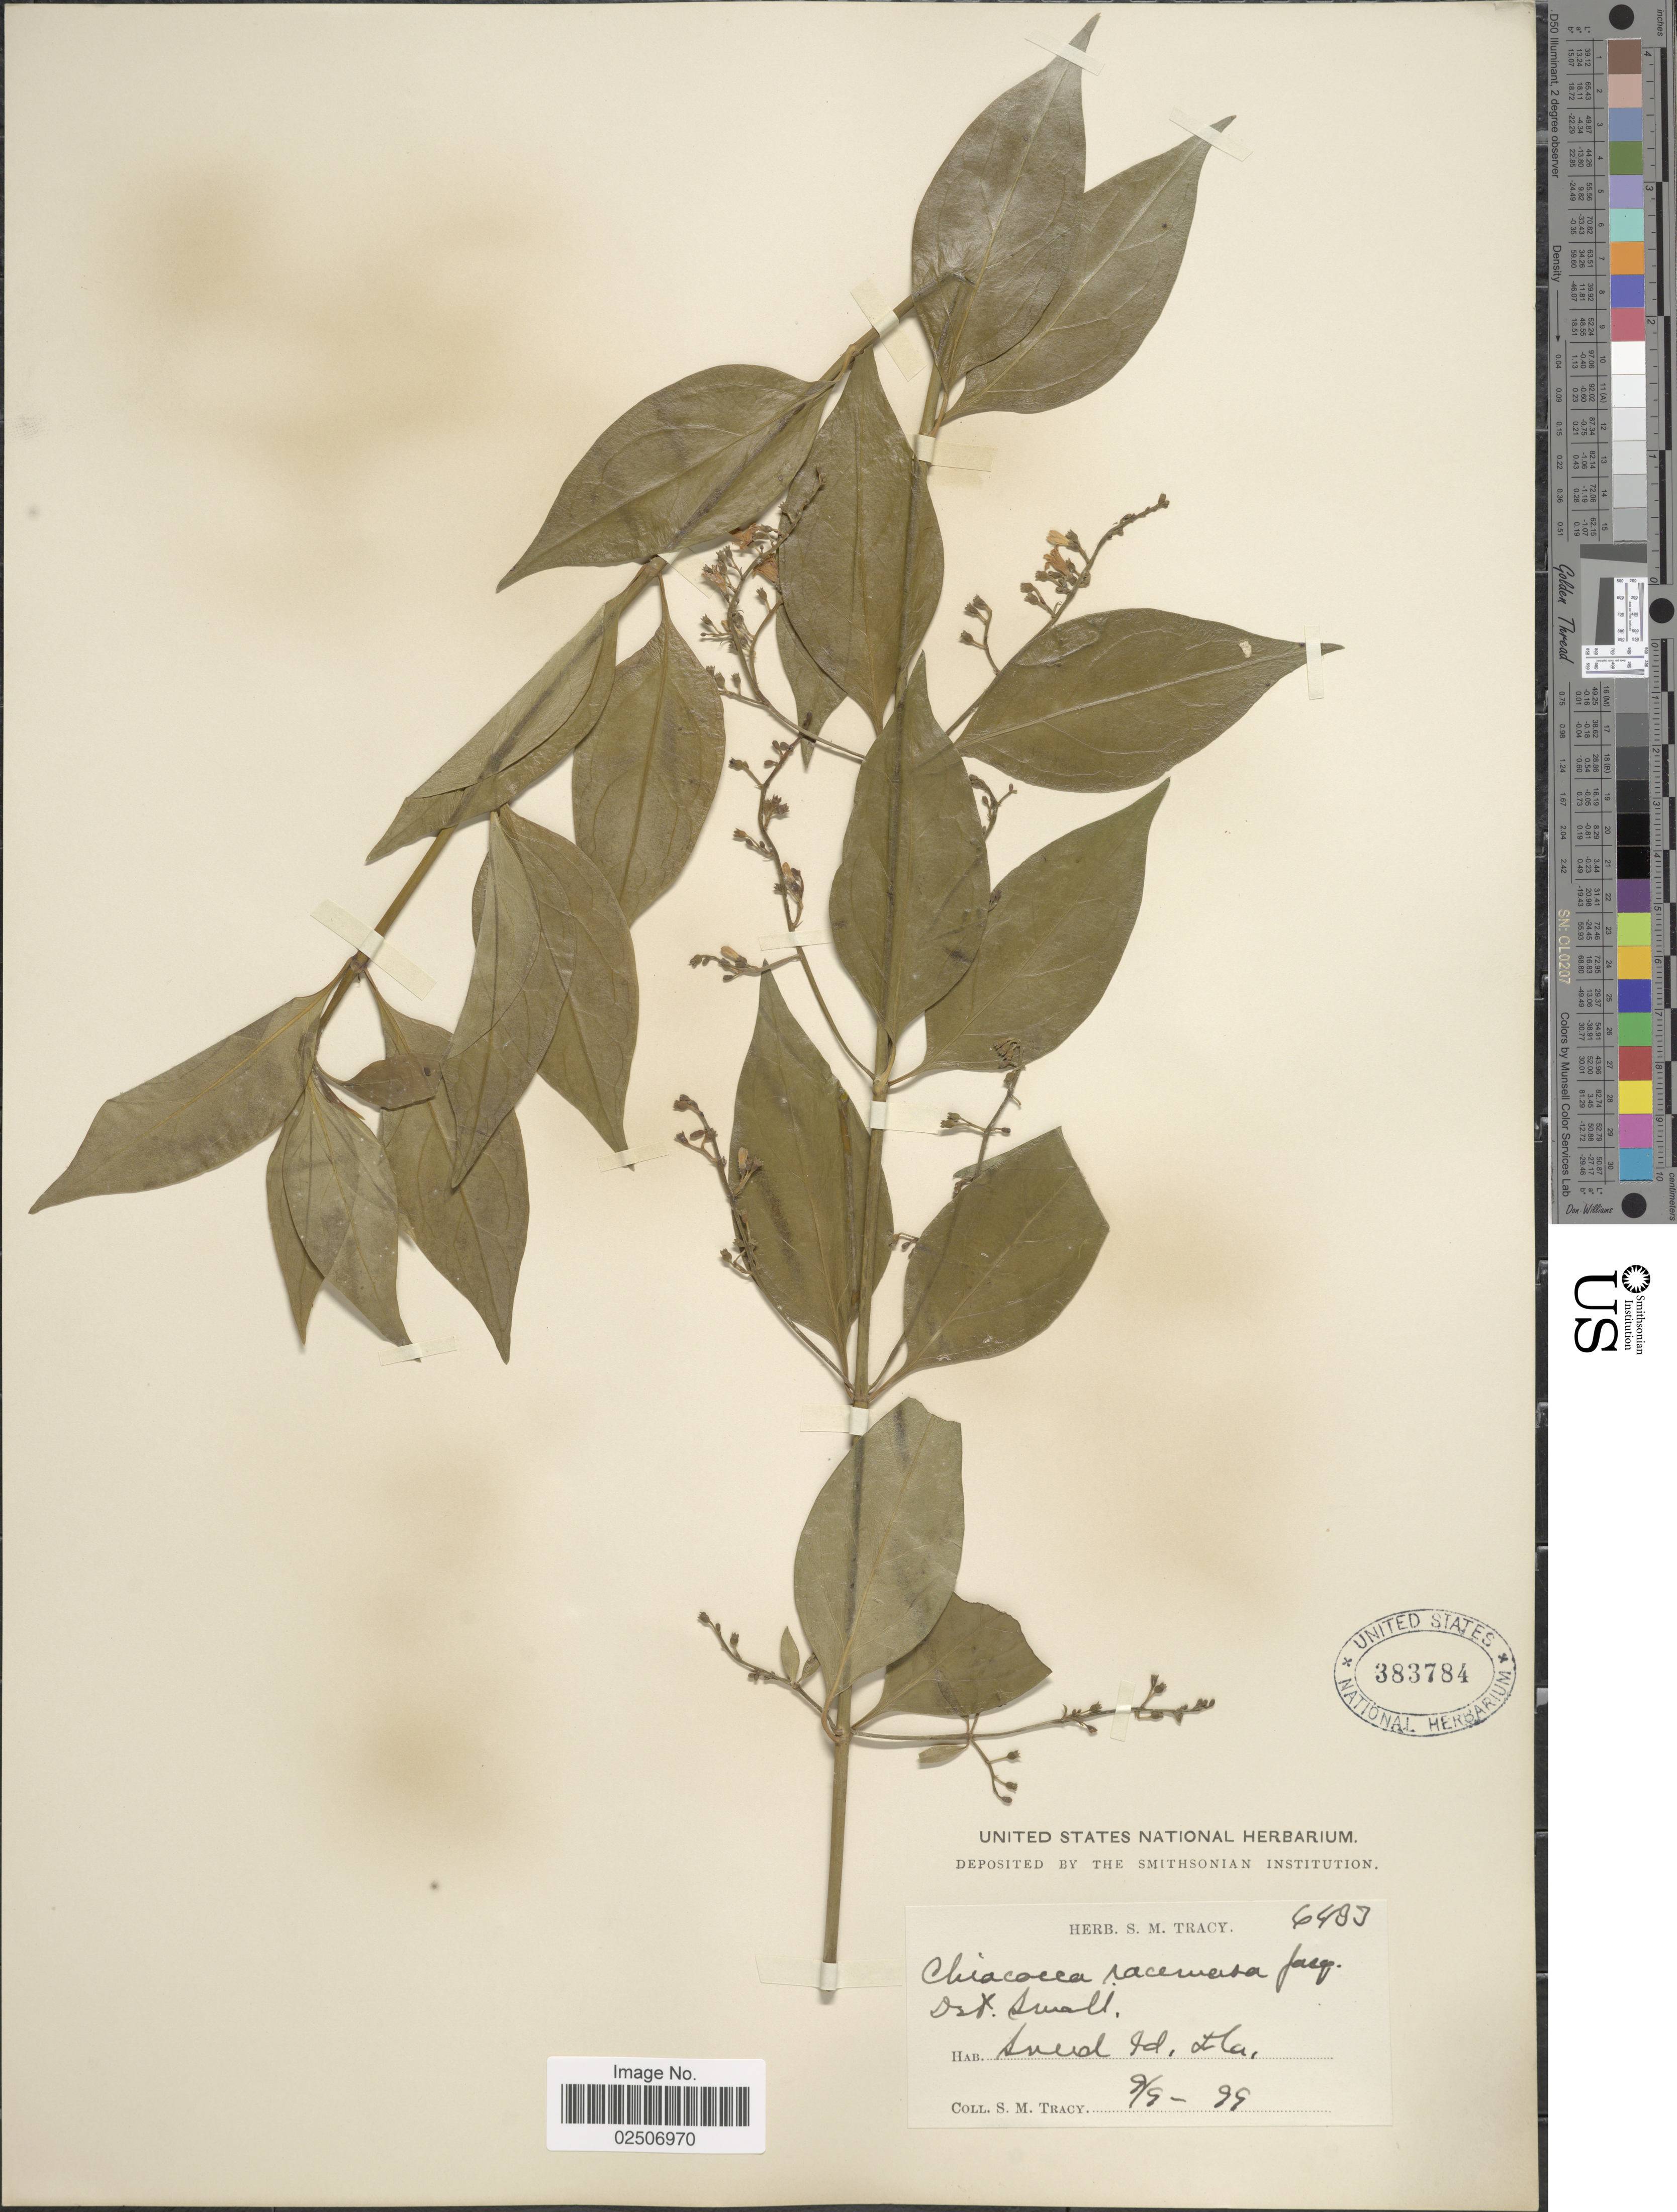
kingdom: Plantae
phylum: Tracheophyta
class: Magnoliopsida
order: Gentianales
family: Rubiaceae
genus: Chiococca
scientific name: Chiococca alba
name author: (L.) Hitchc.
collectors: S. M. Tracy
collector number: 6483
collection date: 1899-09-09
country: United States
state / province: Florida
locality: Sneed Id.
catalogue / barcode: US 383784